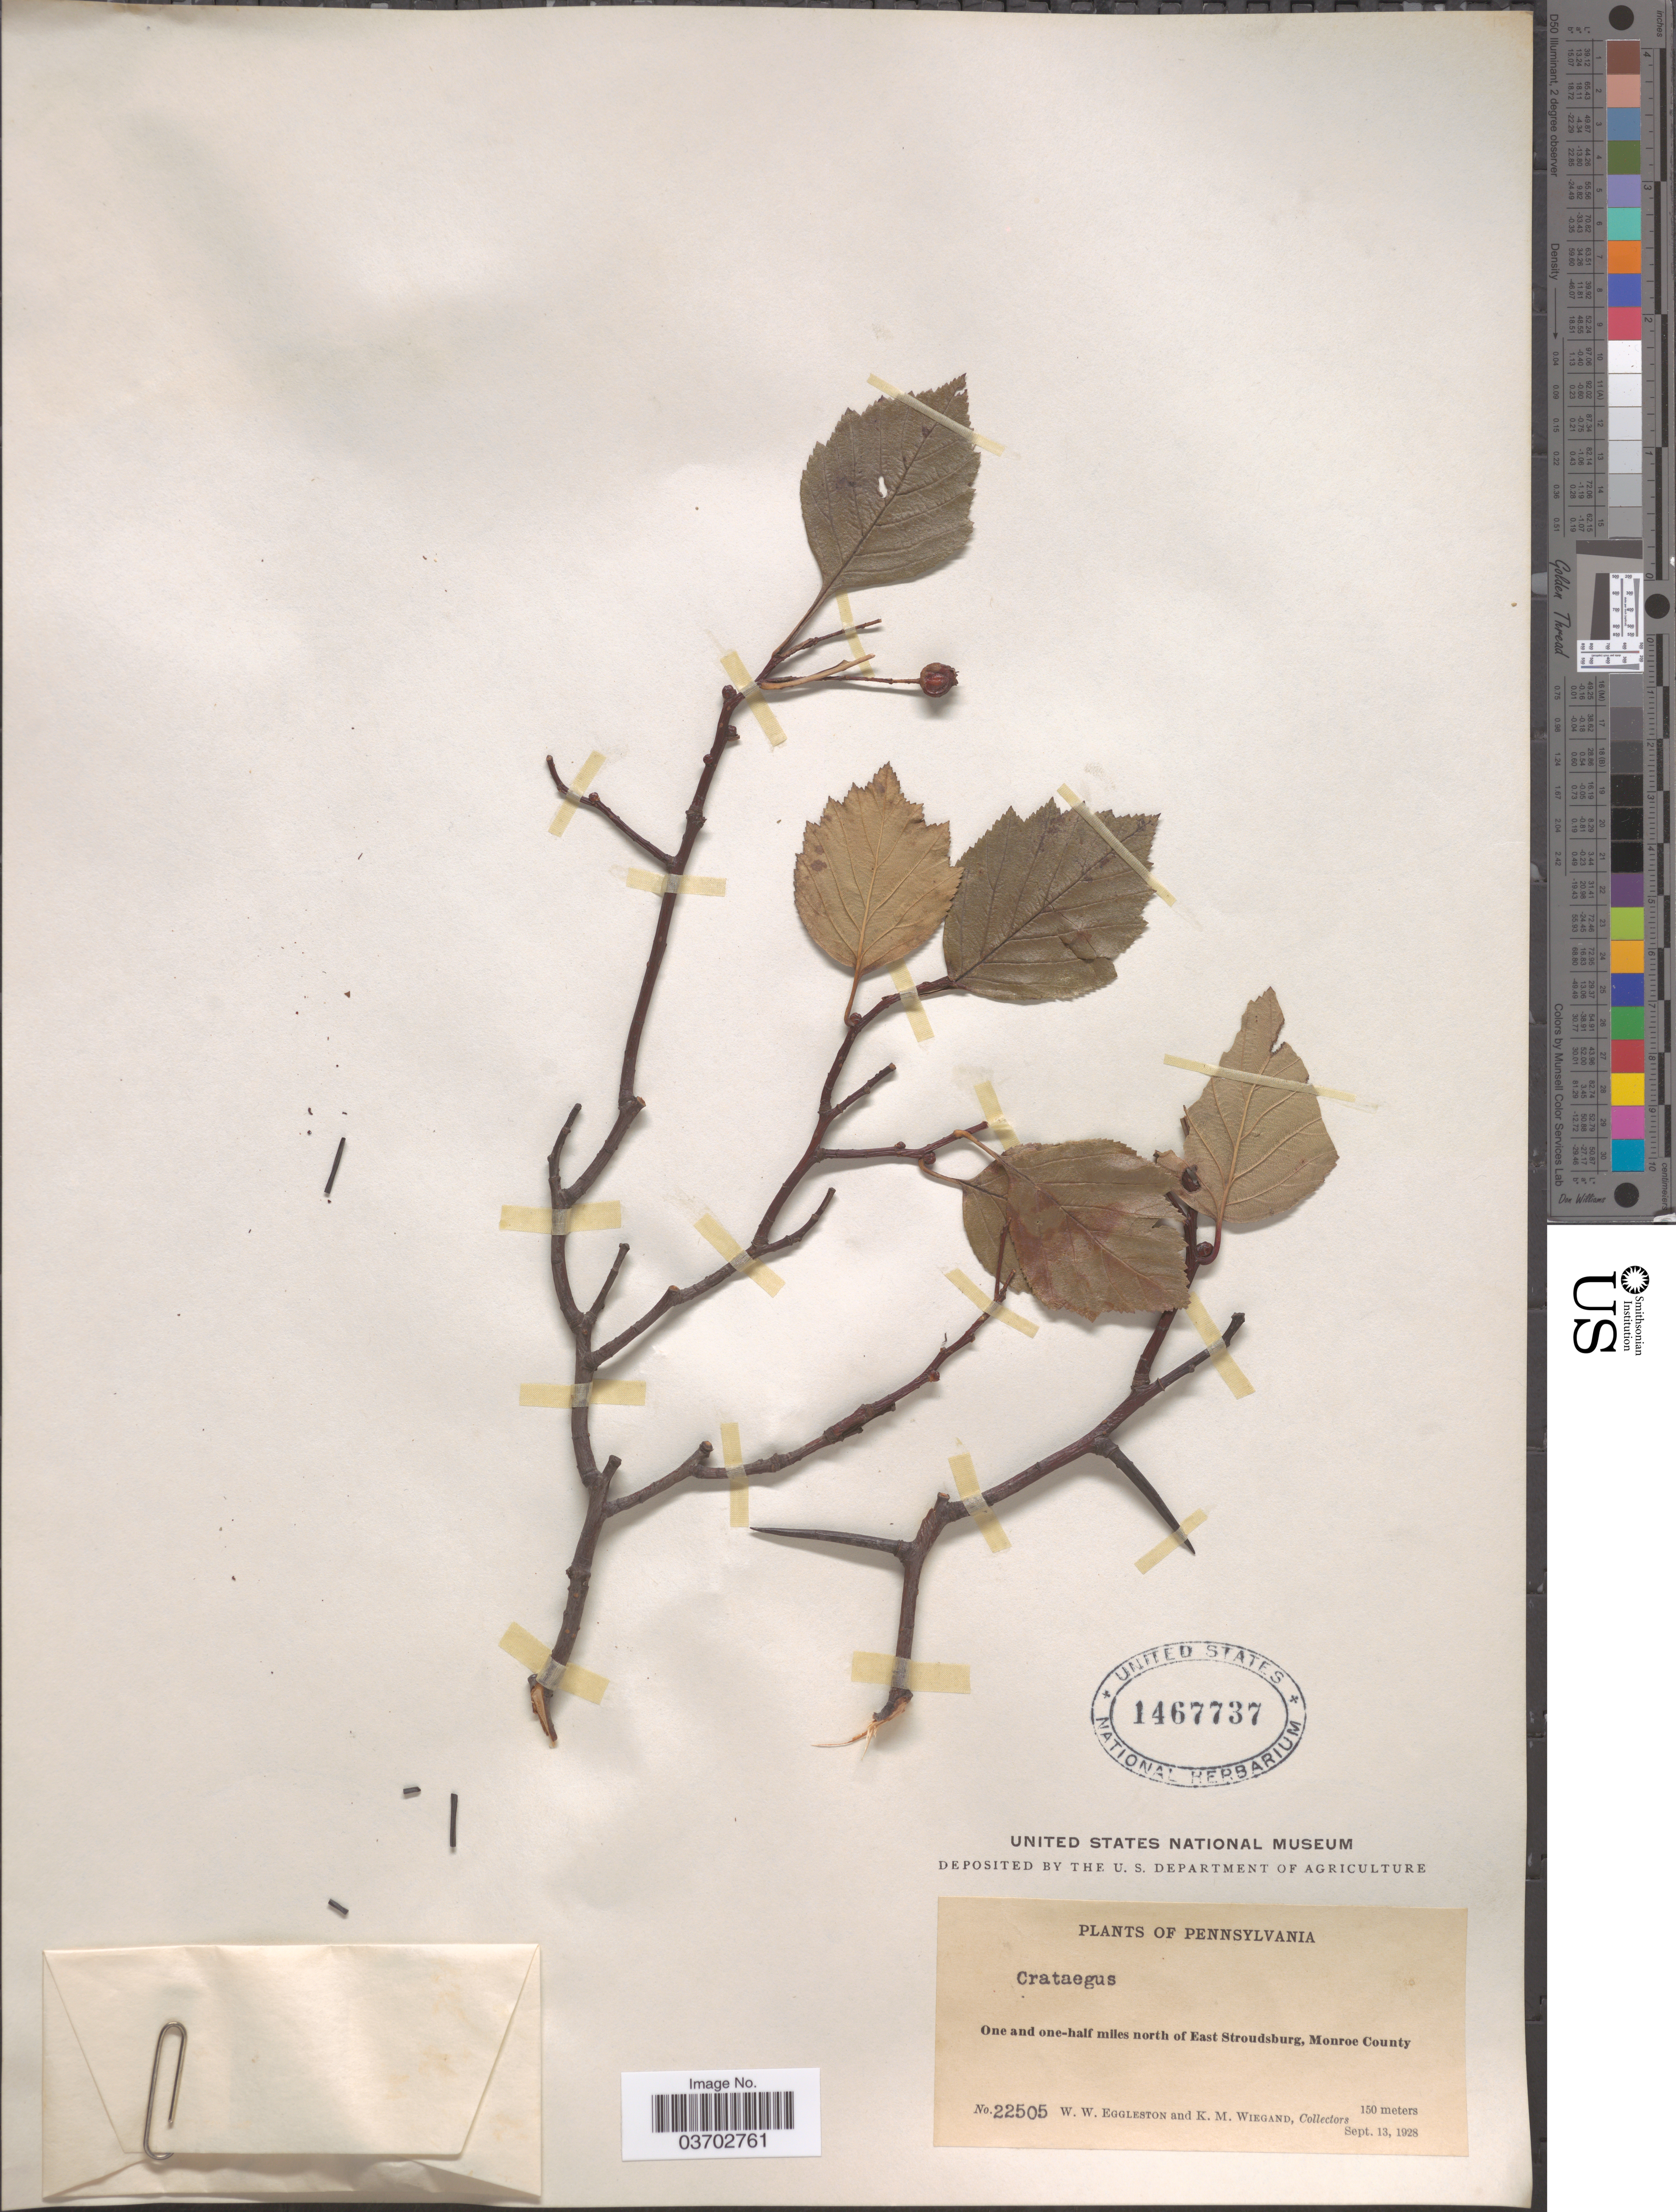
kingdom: Plantae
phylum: Tracheophyta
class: Magnoliopsida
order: Rosales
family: Rosaceae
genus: Crataegus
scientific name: Crataegus sp.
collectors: W. W. Eggleston & K. M. Wiegand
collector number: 22505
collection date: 1928-09-13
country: United States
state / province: Pennsylvania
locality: One and one-half miles north of East Stroudsburg, Monroe County.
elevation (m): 150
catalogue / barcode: US 1467737